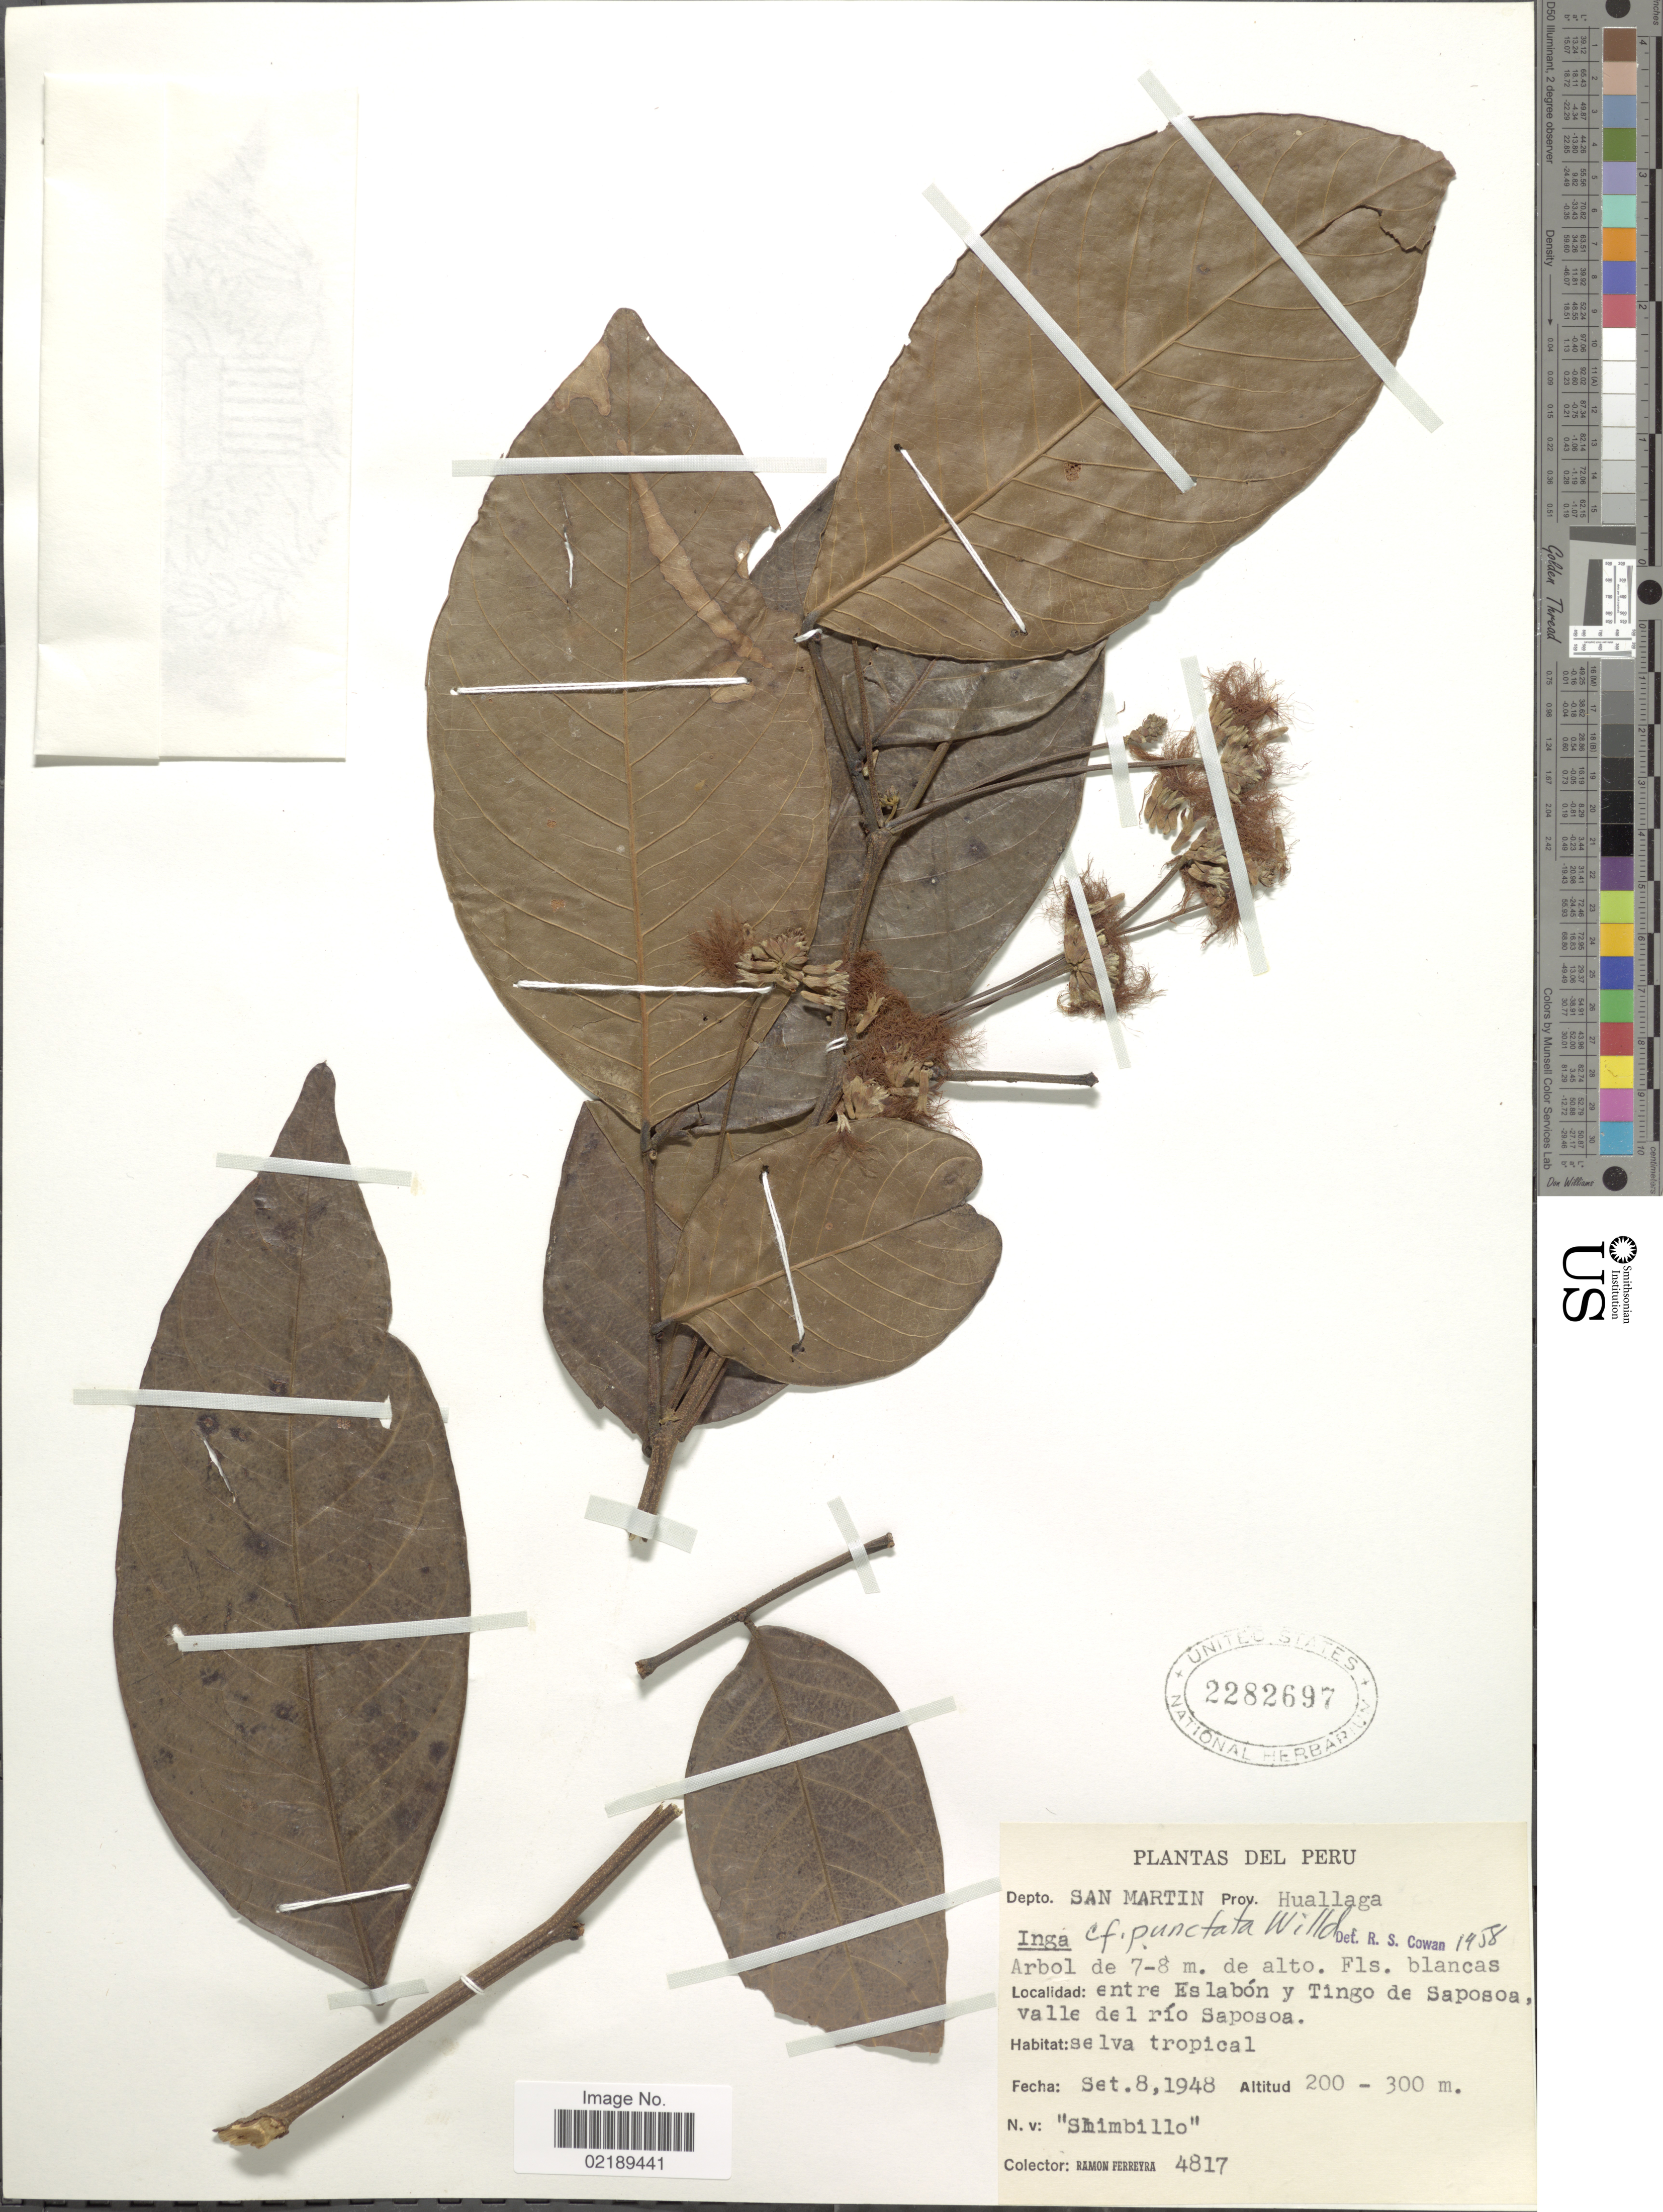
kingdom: Plantae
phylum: Tracheophyta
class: Magnoliopsida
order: Fabales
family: Fabaceae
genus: Inga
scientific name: Inga punctata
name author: Willd.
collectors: R. A. Ferreyra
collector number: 4817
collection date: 1948-09-08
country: Peru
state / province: San Martín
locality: Prov. Huallaga, entre Eslabon y Tingo de Saposoa, valle del rio Saposoa.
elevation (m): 200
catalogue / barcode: US 2282697